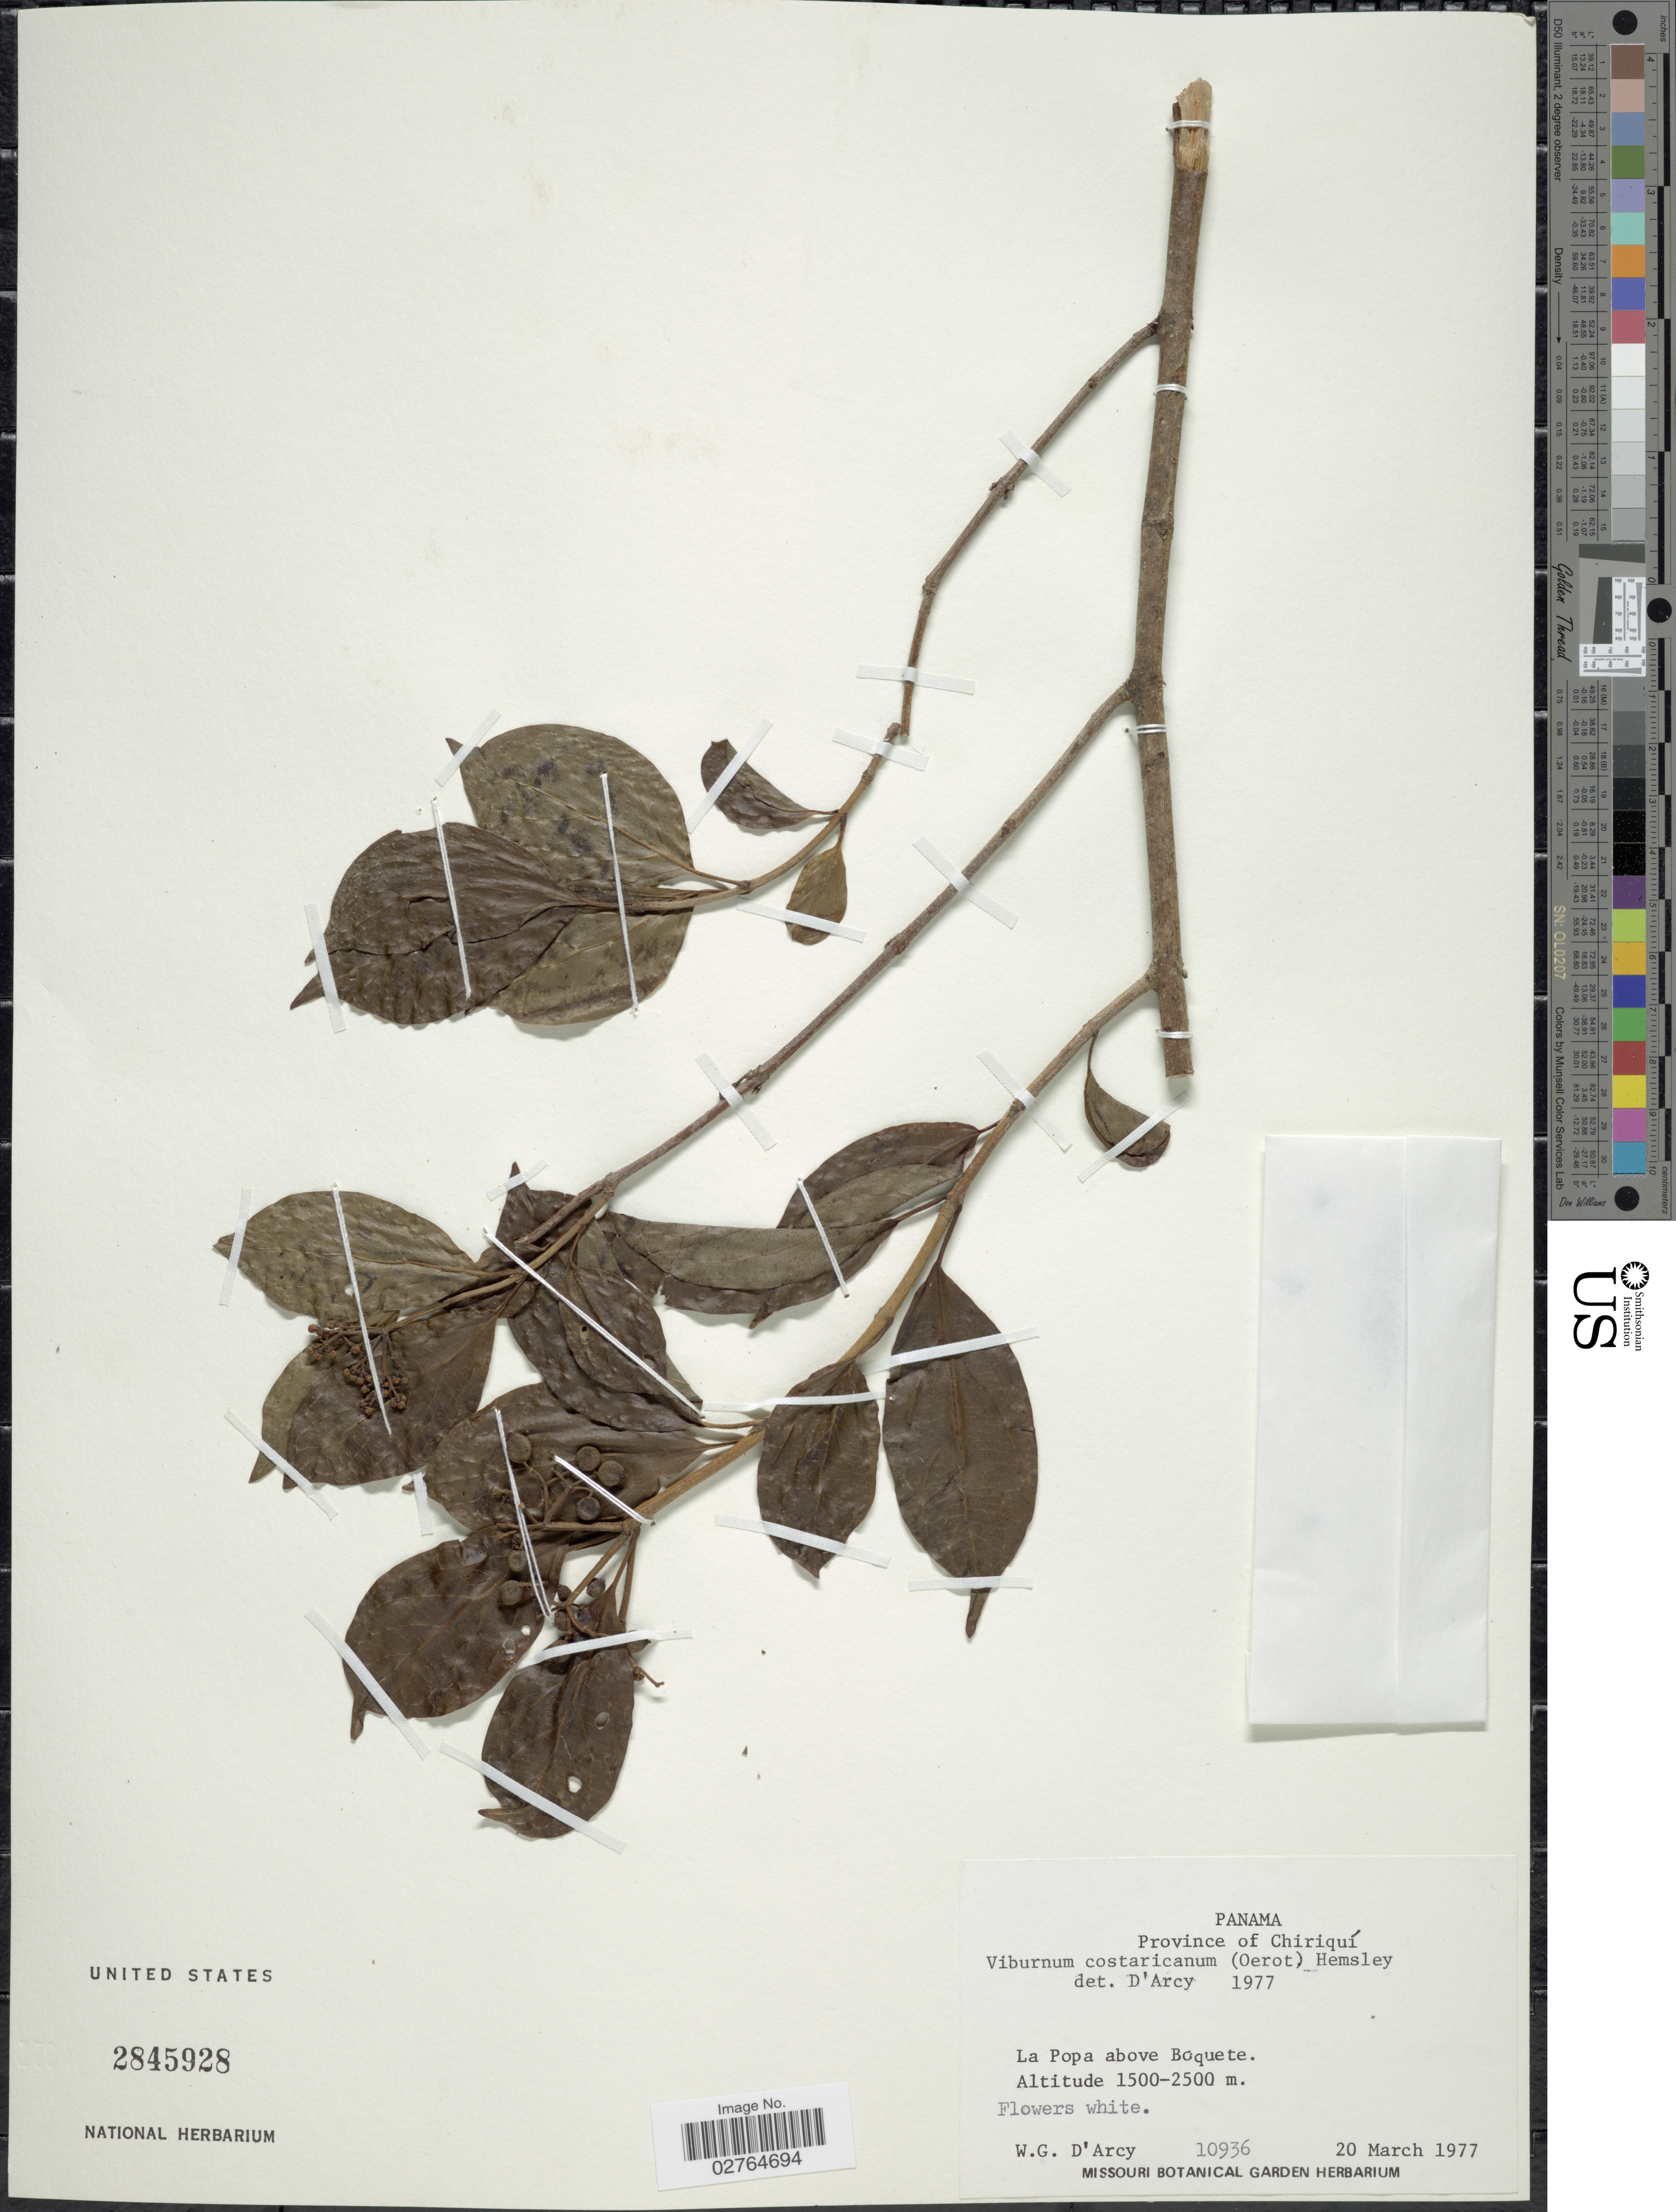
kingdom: Plantae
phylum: Tracheophyta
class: Magnoliopsida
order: Dipsacales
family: Viburnaceae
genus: Viburnum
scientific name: Viburnum costaricanum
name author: (Oerst.) Hemsl.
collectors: W. G. D'Arcy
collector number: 10936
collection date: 1977-03-20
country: Panama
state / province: Chiriqui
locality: La Popa above Boquete.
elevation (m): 1500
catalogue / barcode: US 2845928